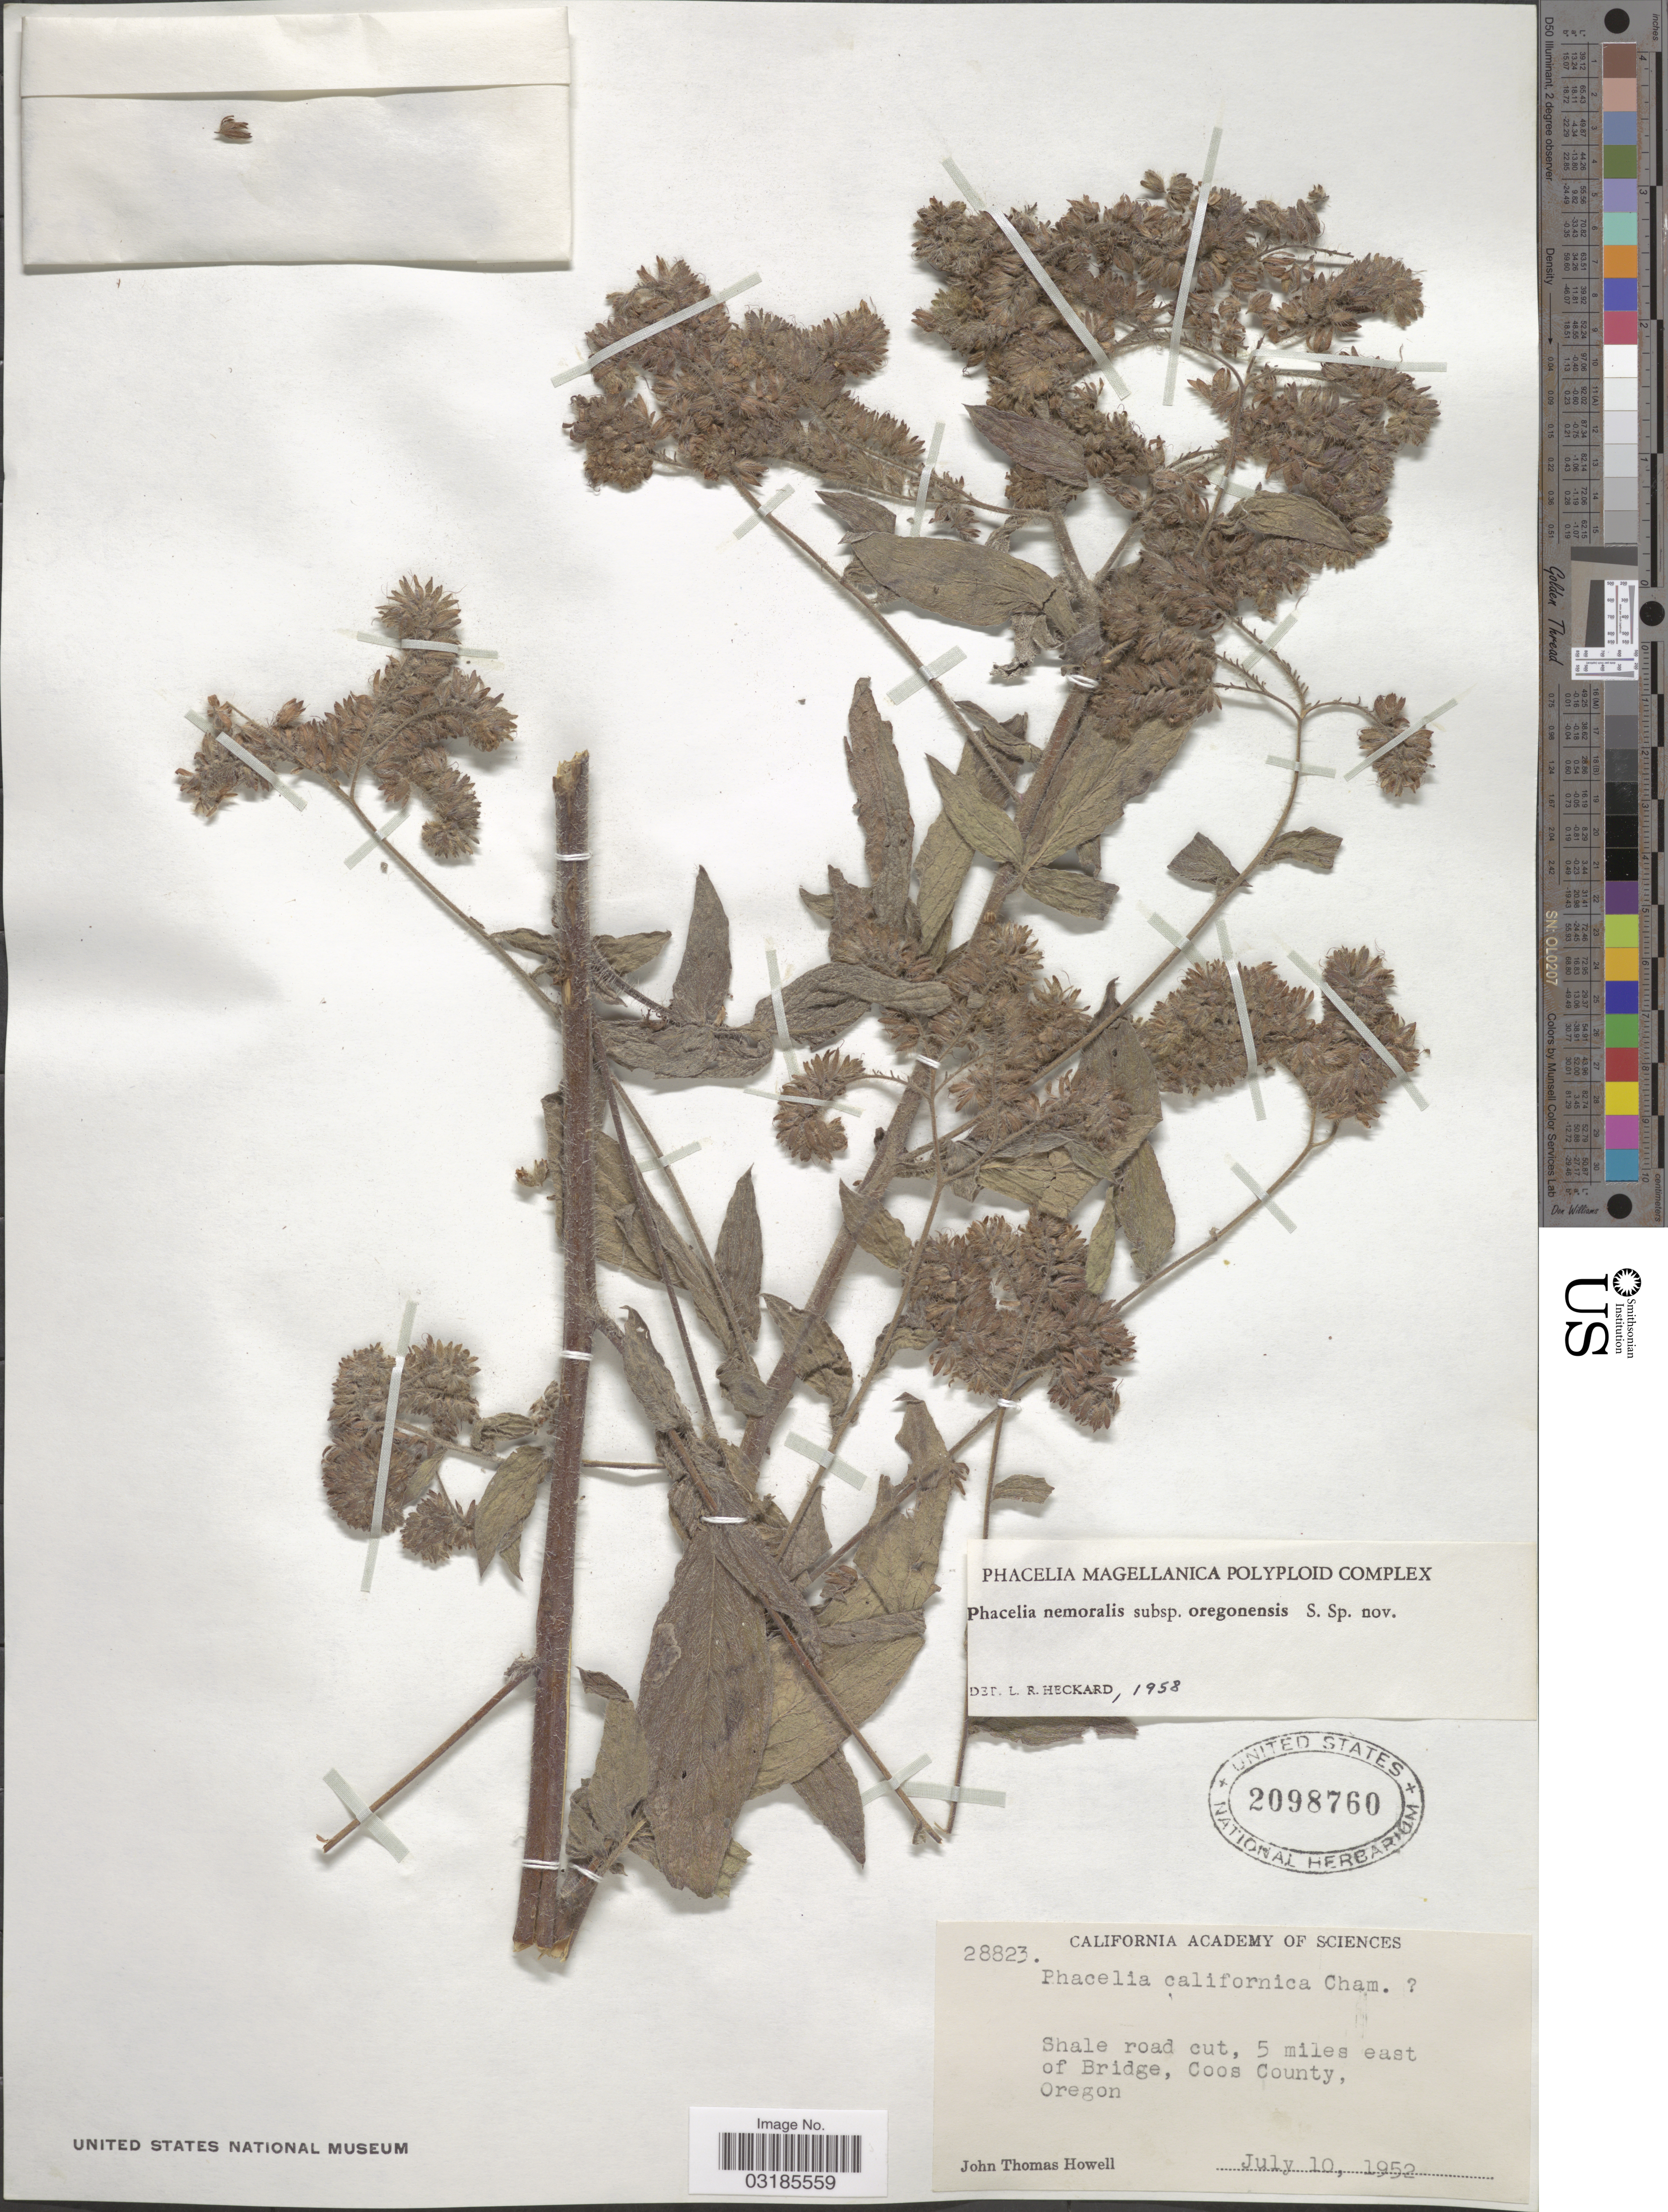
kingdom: Plantae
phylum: Tracheophyta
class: Magnoliopsida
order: Boraginales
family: Hydrophyllaceae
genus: Phacelia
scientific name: Phacelia nemoralis subsp. oregonensis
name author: Heckard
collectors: J. T. Howell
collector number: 28823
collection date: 1952-07-10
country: United States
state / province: Oregon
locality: Shale road cut, 5 miles east of Bridge, Coos County.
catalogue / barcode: US 2098760